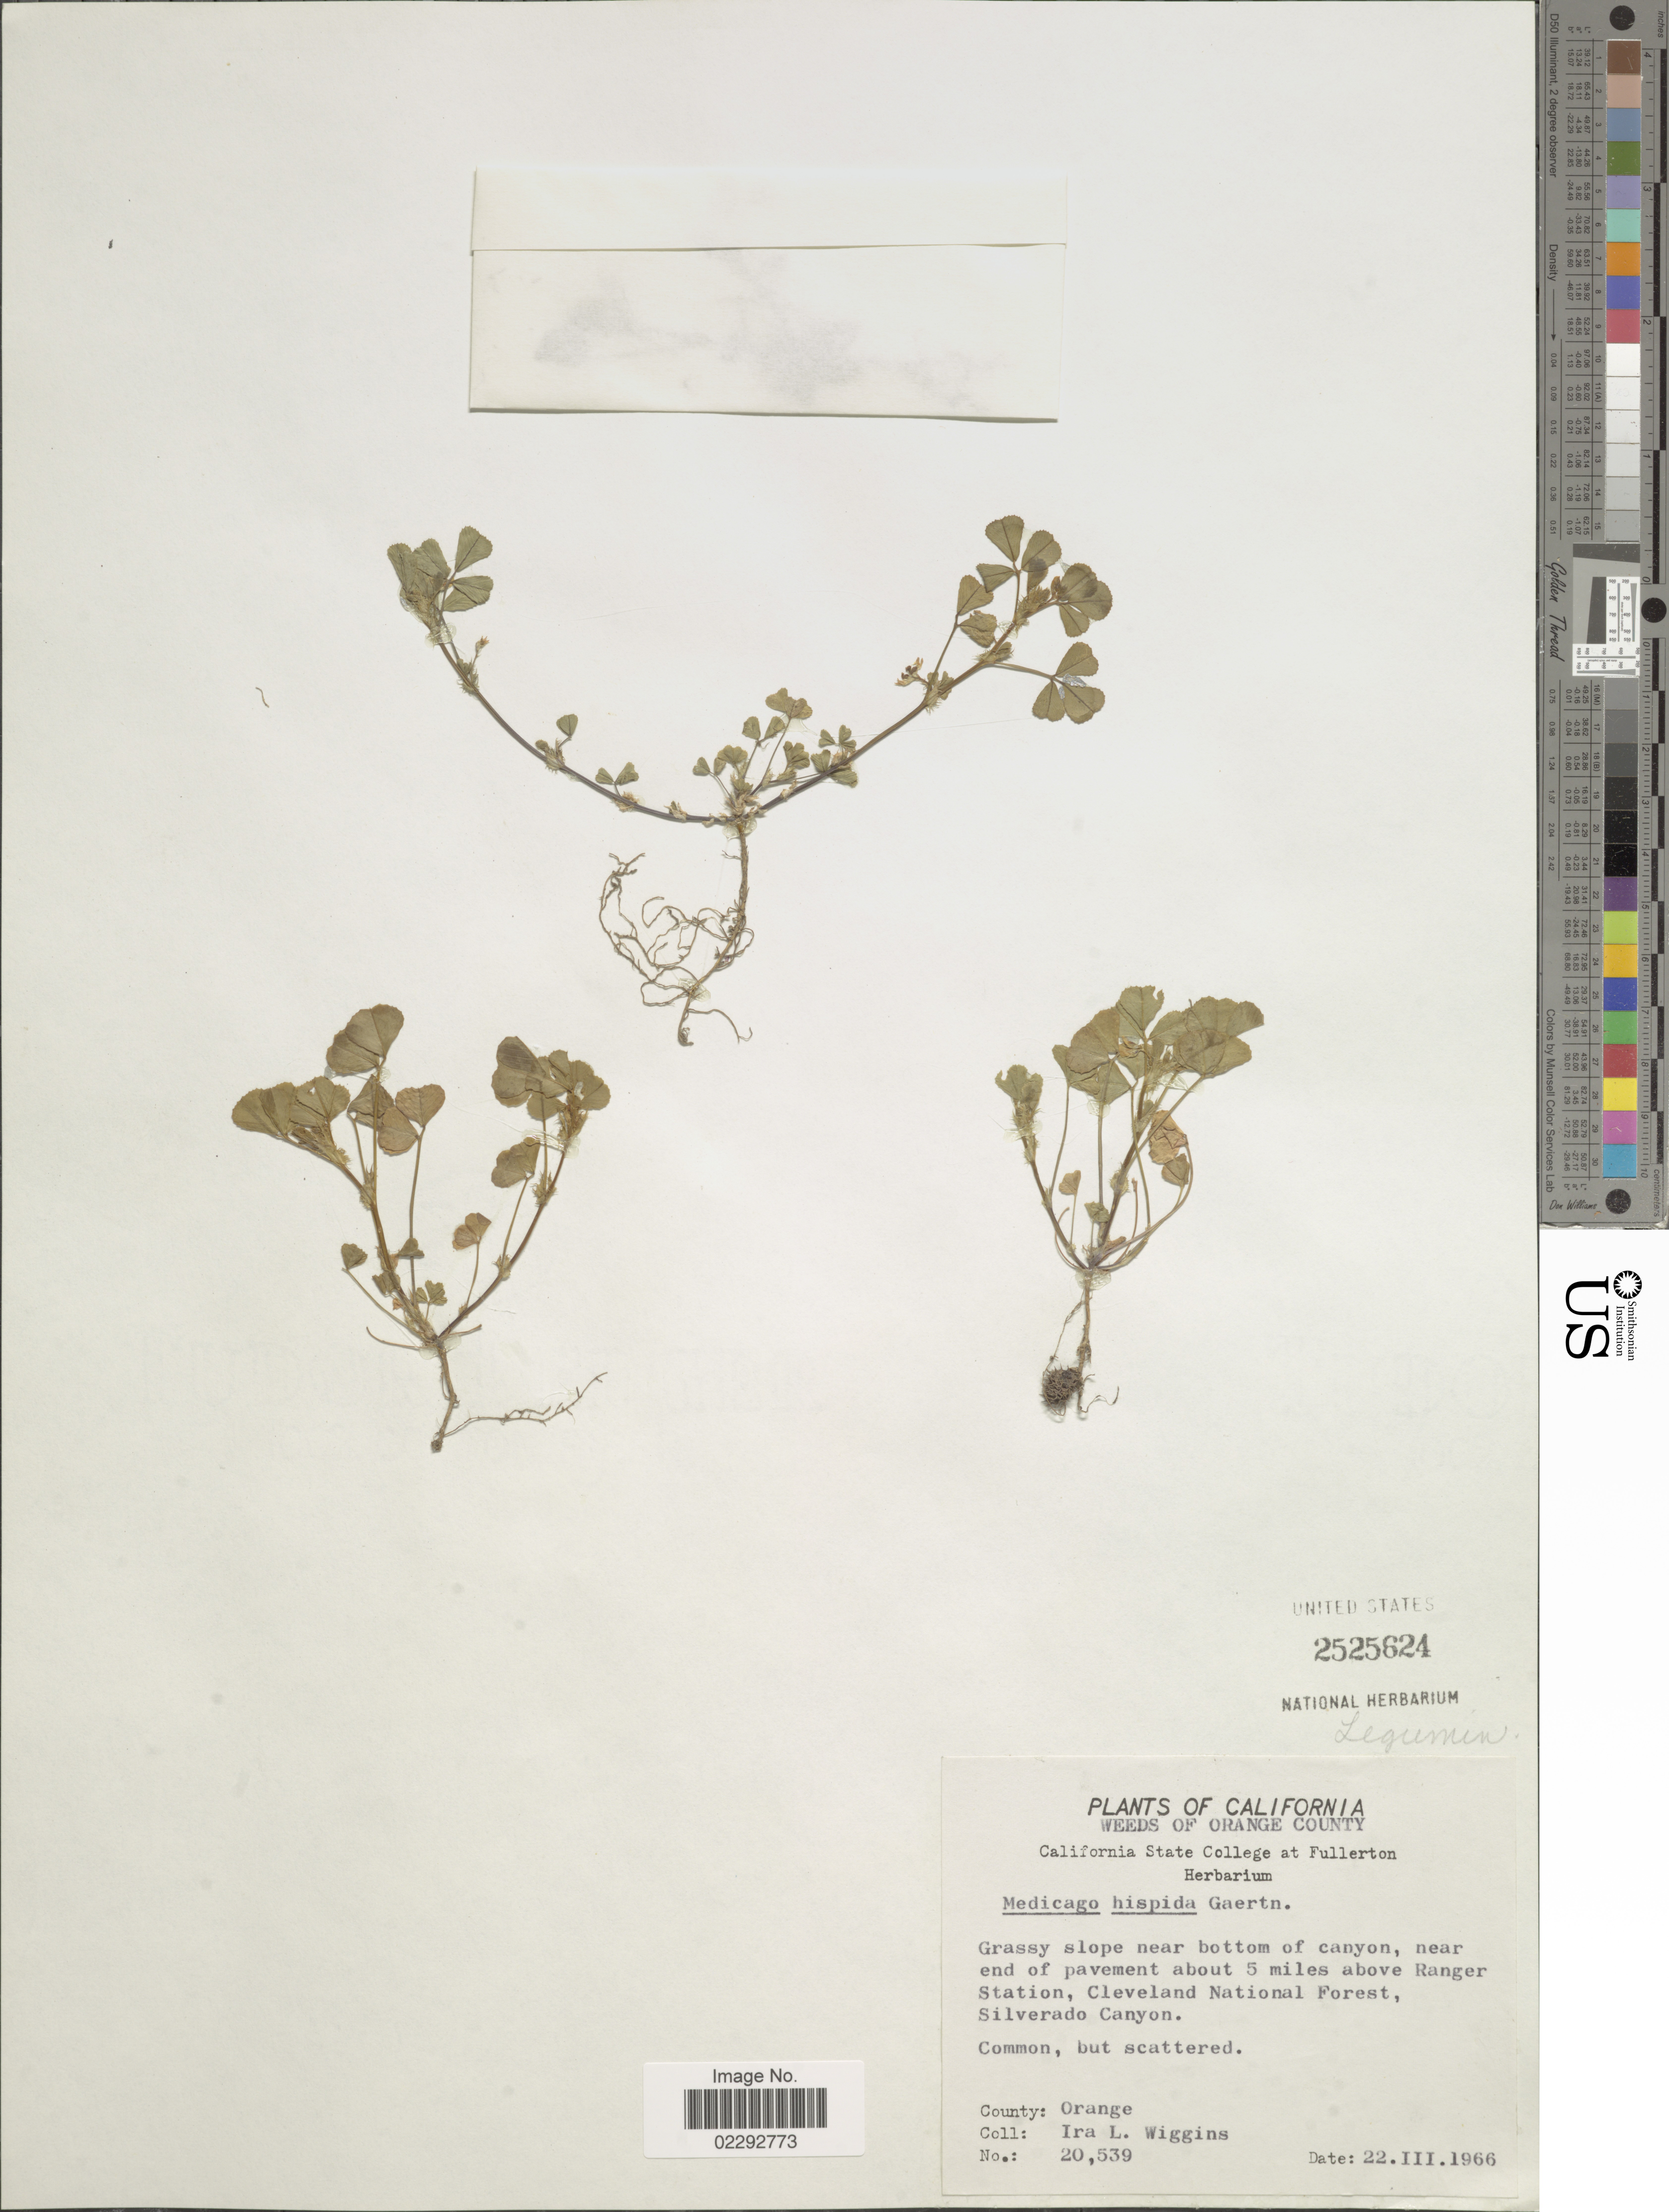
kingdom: Plantae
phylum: Tracheophyta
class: Magnoliopsida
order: Fabales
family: Fabaceae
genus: Medicago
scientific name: Medicago hispida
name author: Gaertn.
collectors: I. L. Wiggins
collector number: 20539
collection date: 1966-03-22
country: United States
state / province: California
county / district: Orange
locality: Orange County. near bottom of canyon, near end of pavement about 5 miles above Ranger Station, Cleveland National Forest, Silverado Canyon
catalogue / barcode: US 2525624